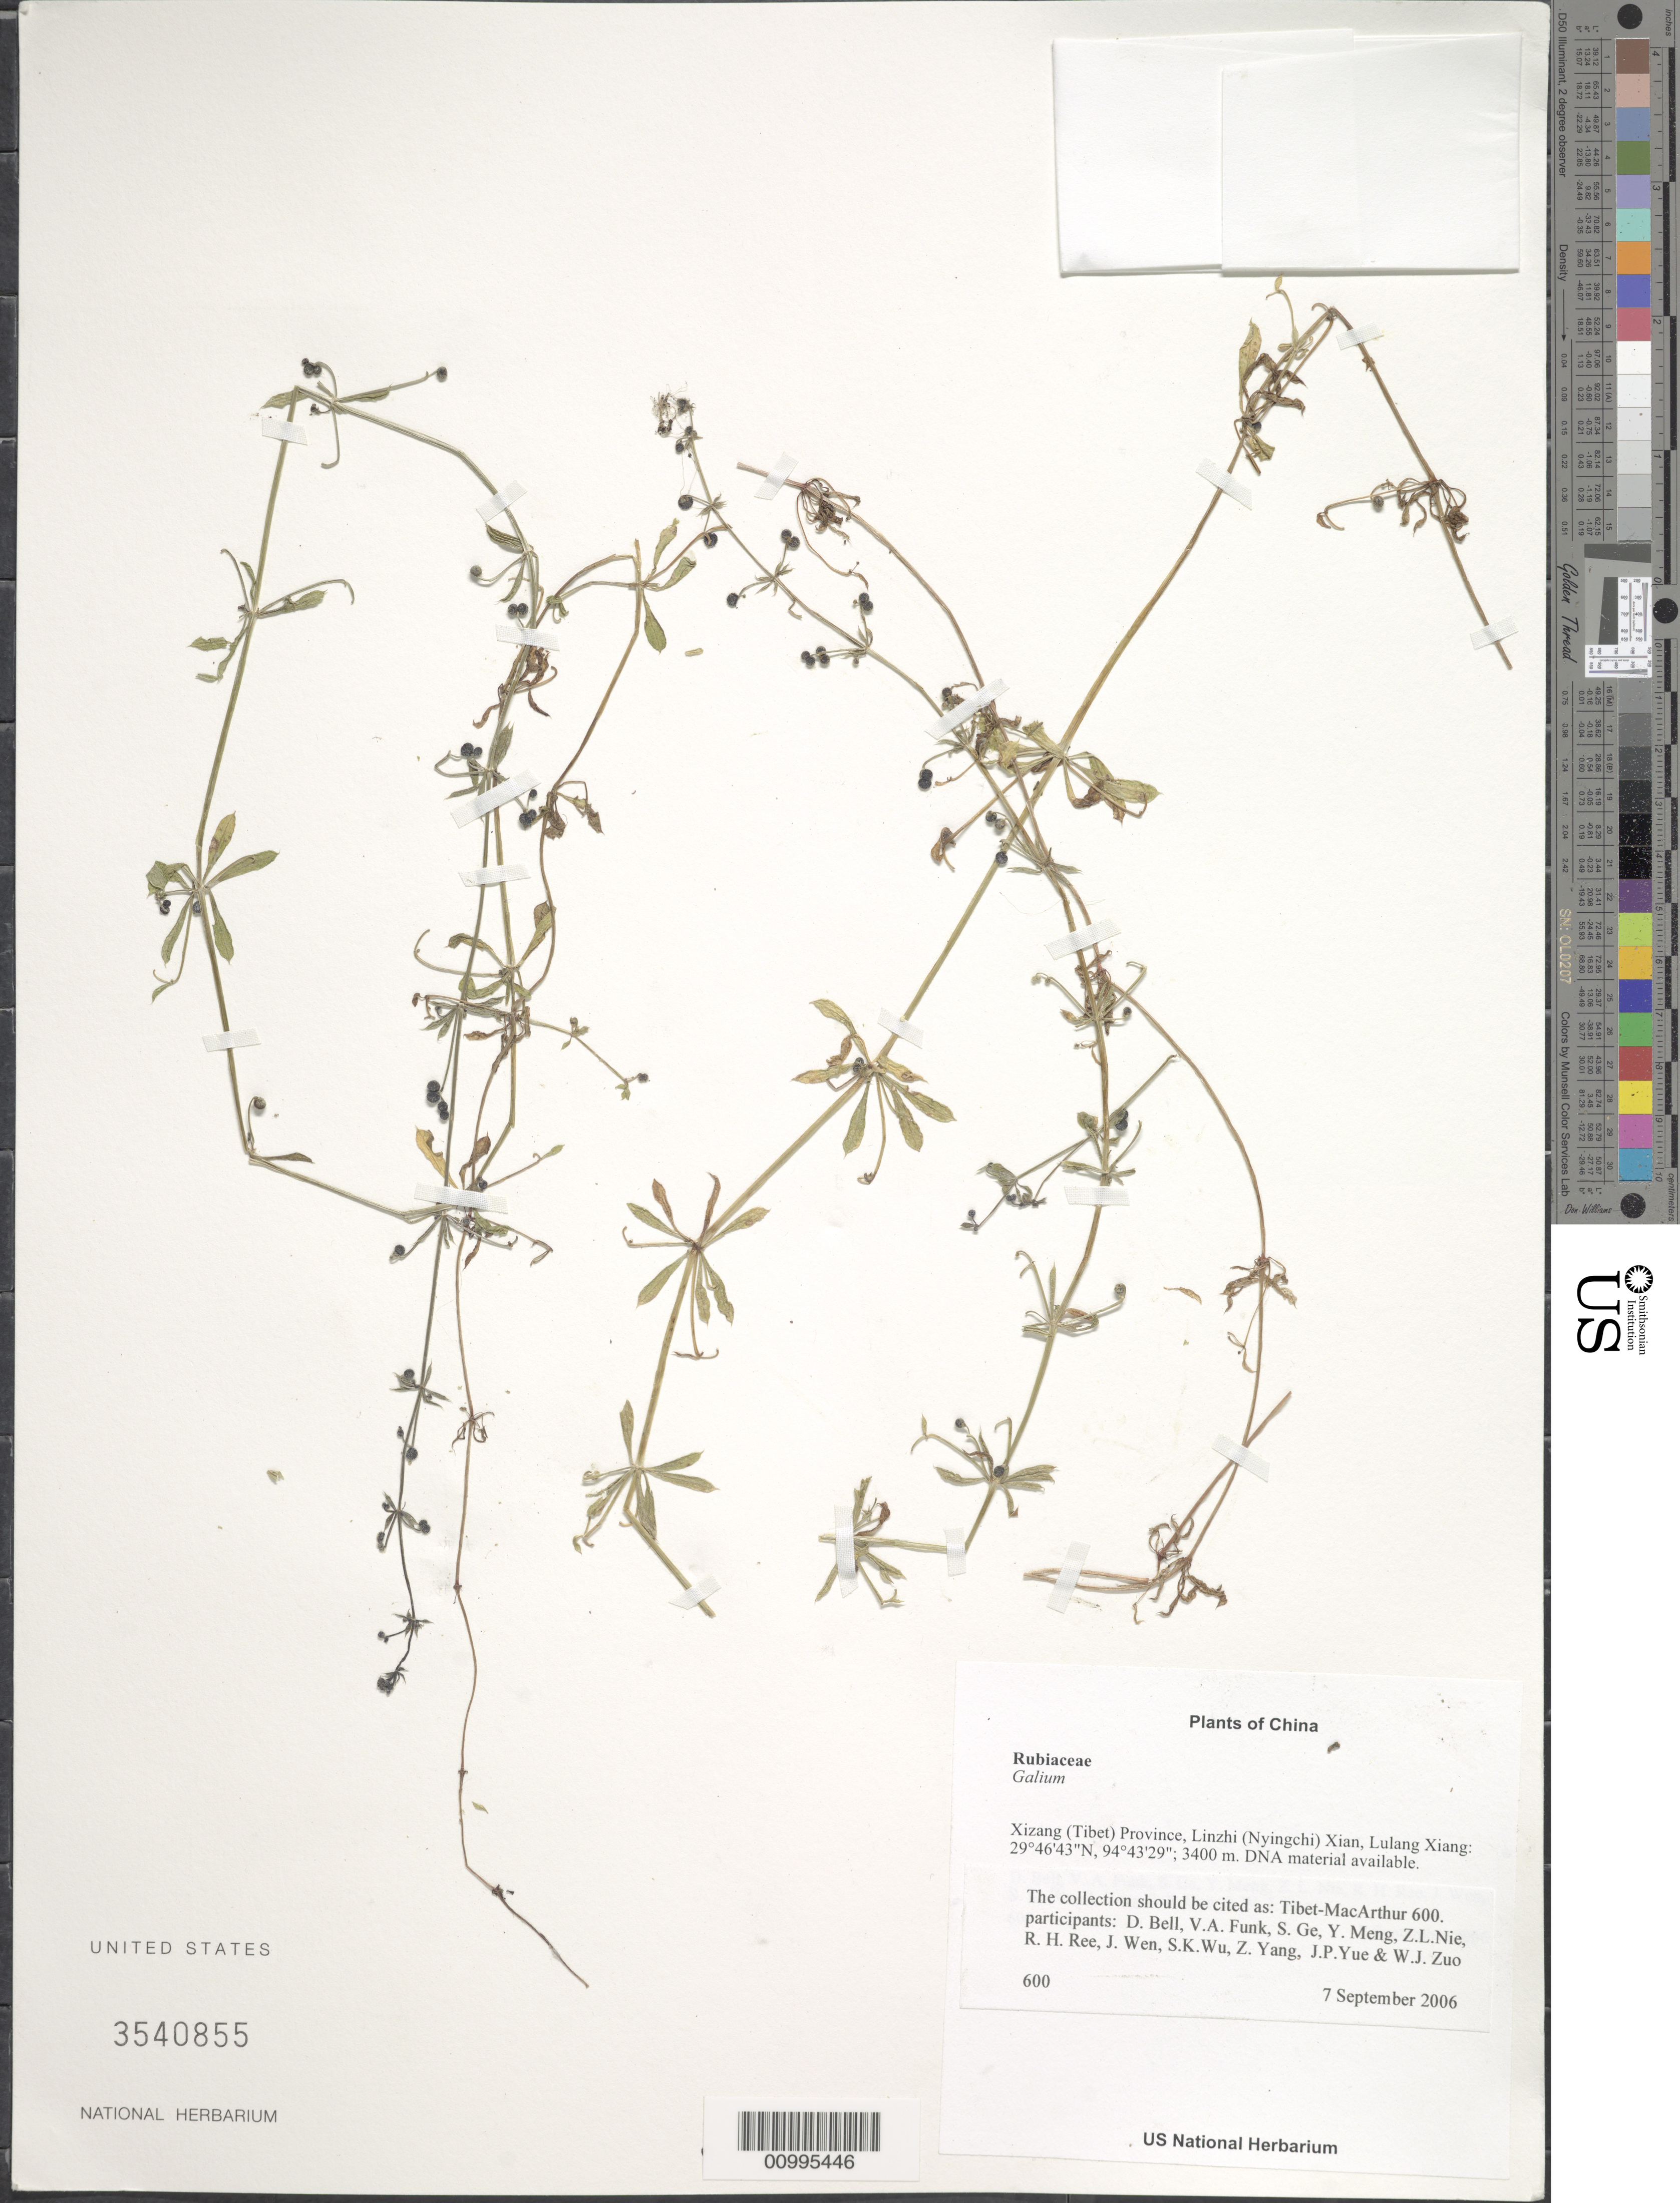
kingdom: Plantae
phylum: Tracheophyta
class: Magnoliopsida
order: Gentianales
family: Rubiaceae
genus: Galium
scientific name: Galium sp.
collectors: Tibet-MacArthur, D. A. Bell, V. Funk, S. Ge, Y. Meng, Z. Nie, R. Ree, J. Wen, S. K. Wu, Z. Yang, J. Yue & W. Zuo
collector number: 600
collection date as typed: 07 Sep 2006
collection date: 2006-09-07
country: China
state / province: Xizang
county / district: Linzhi (Nyingchi) Xian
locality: Lulang Xiang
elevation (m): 3400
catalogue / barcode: US 3540855